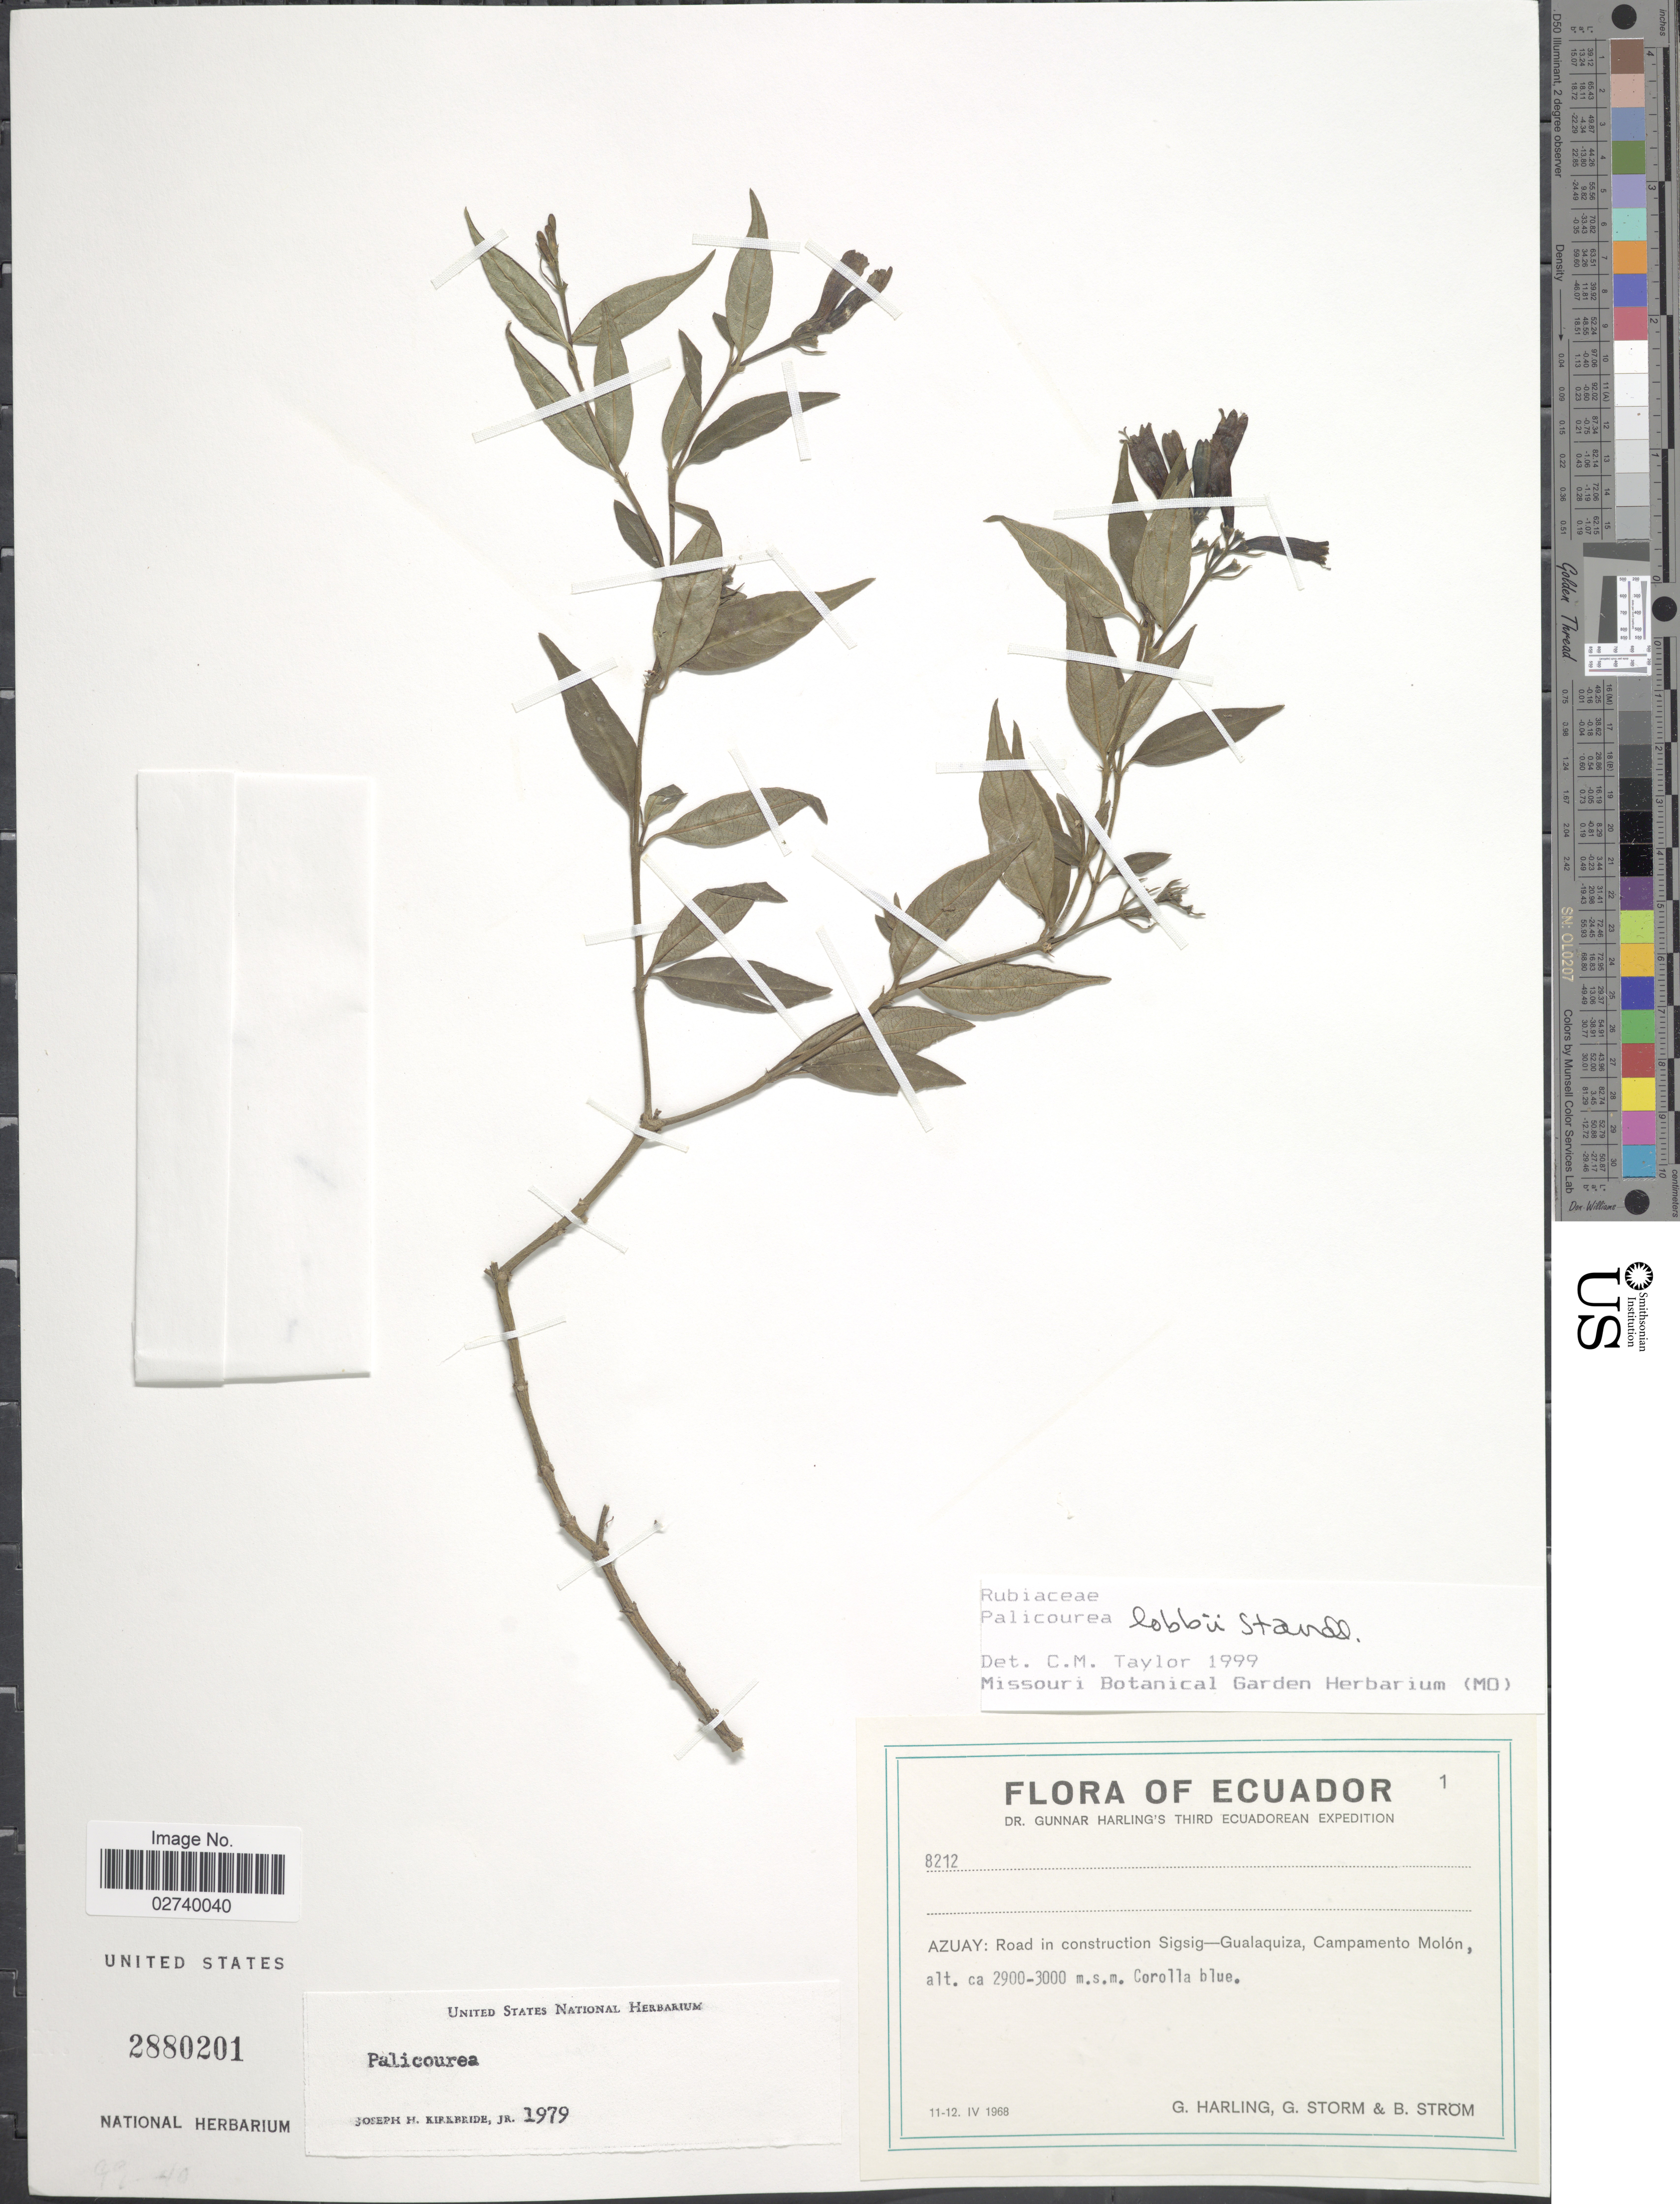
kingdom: Plantae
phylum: Tracheophyta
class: Magnoliopsida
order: Gentianales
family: Rubiaceae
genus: Palicourea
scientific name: Palicourea lobbii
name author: Standl.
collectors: G. Harling, G. Storm & B. Ström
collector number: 8212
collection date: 1968-04-11/1968-04-12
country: Ecuador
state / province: Azuay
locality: Road in construction Sigsig-Gualaquiza, Campamento Molón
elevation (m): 2900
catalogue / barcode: US 2880201